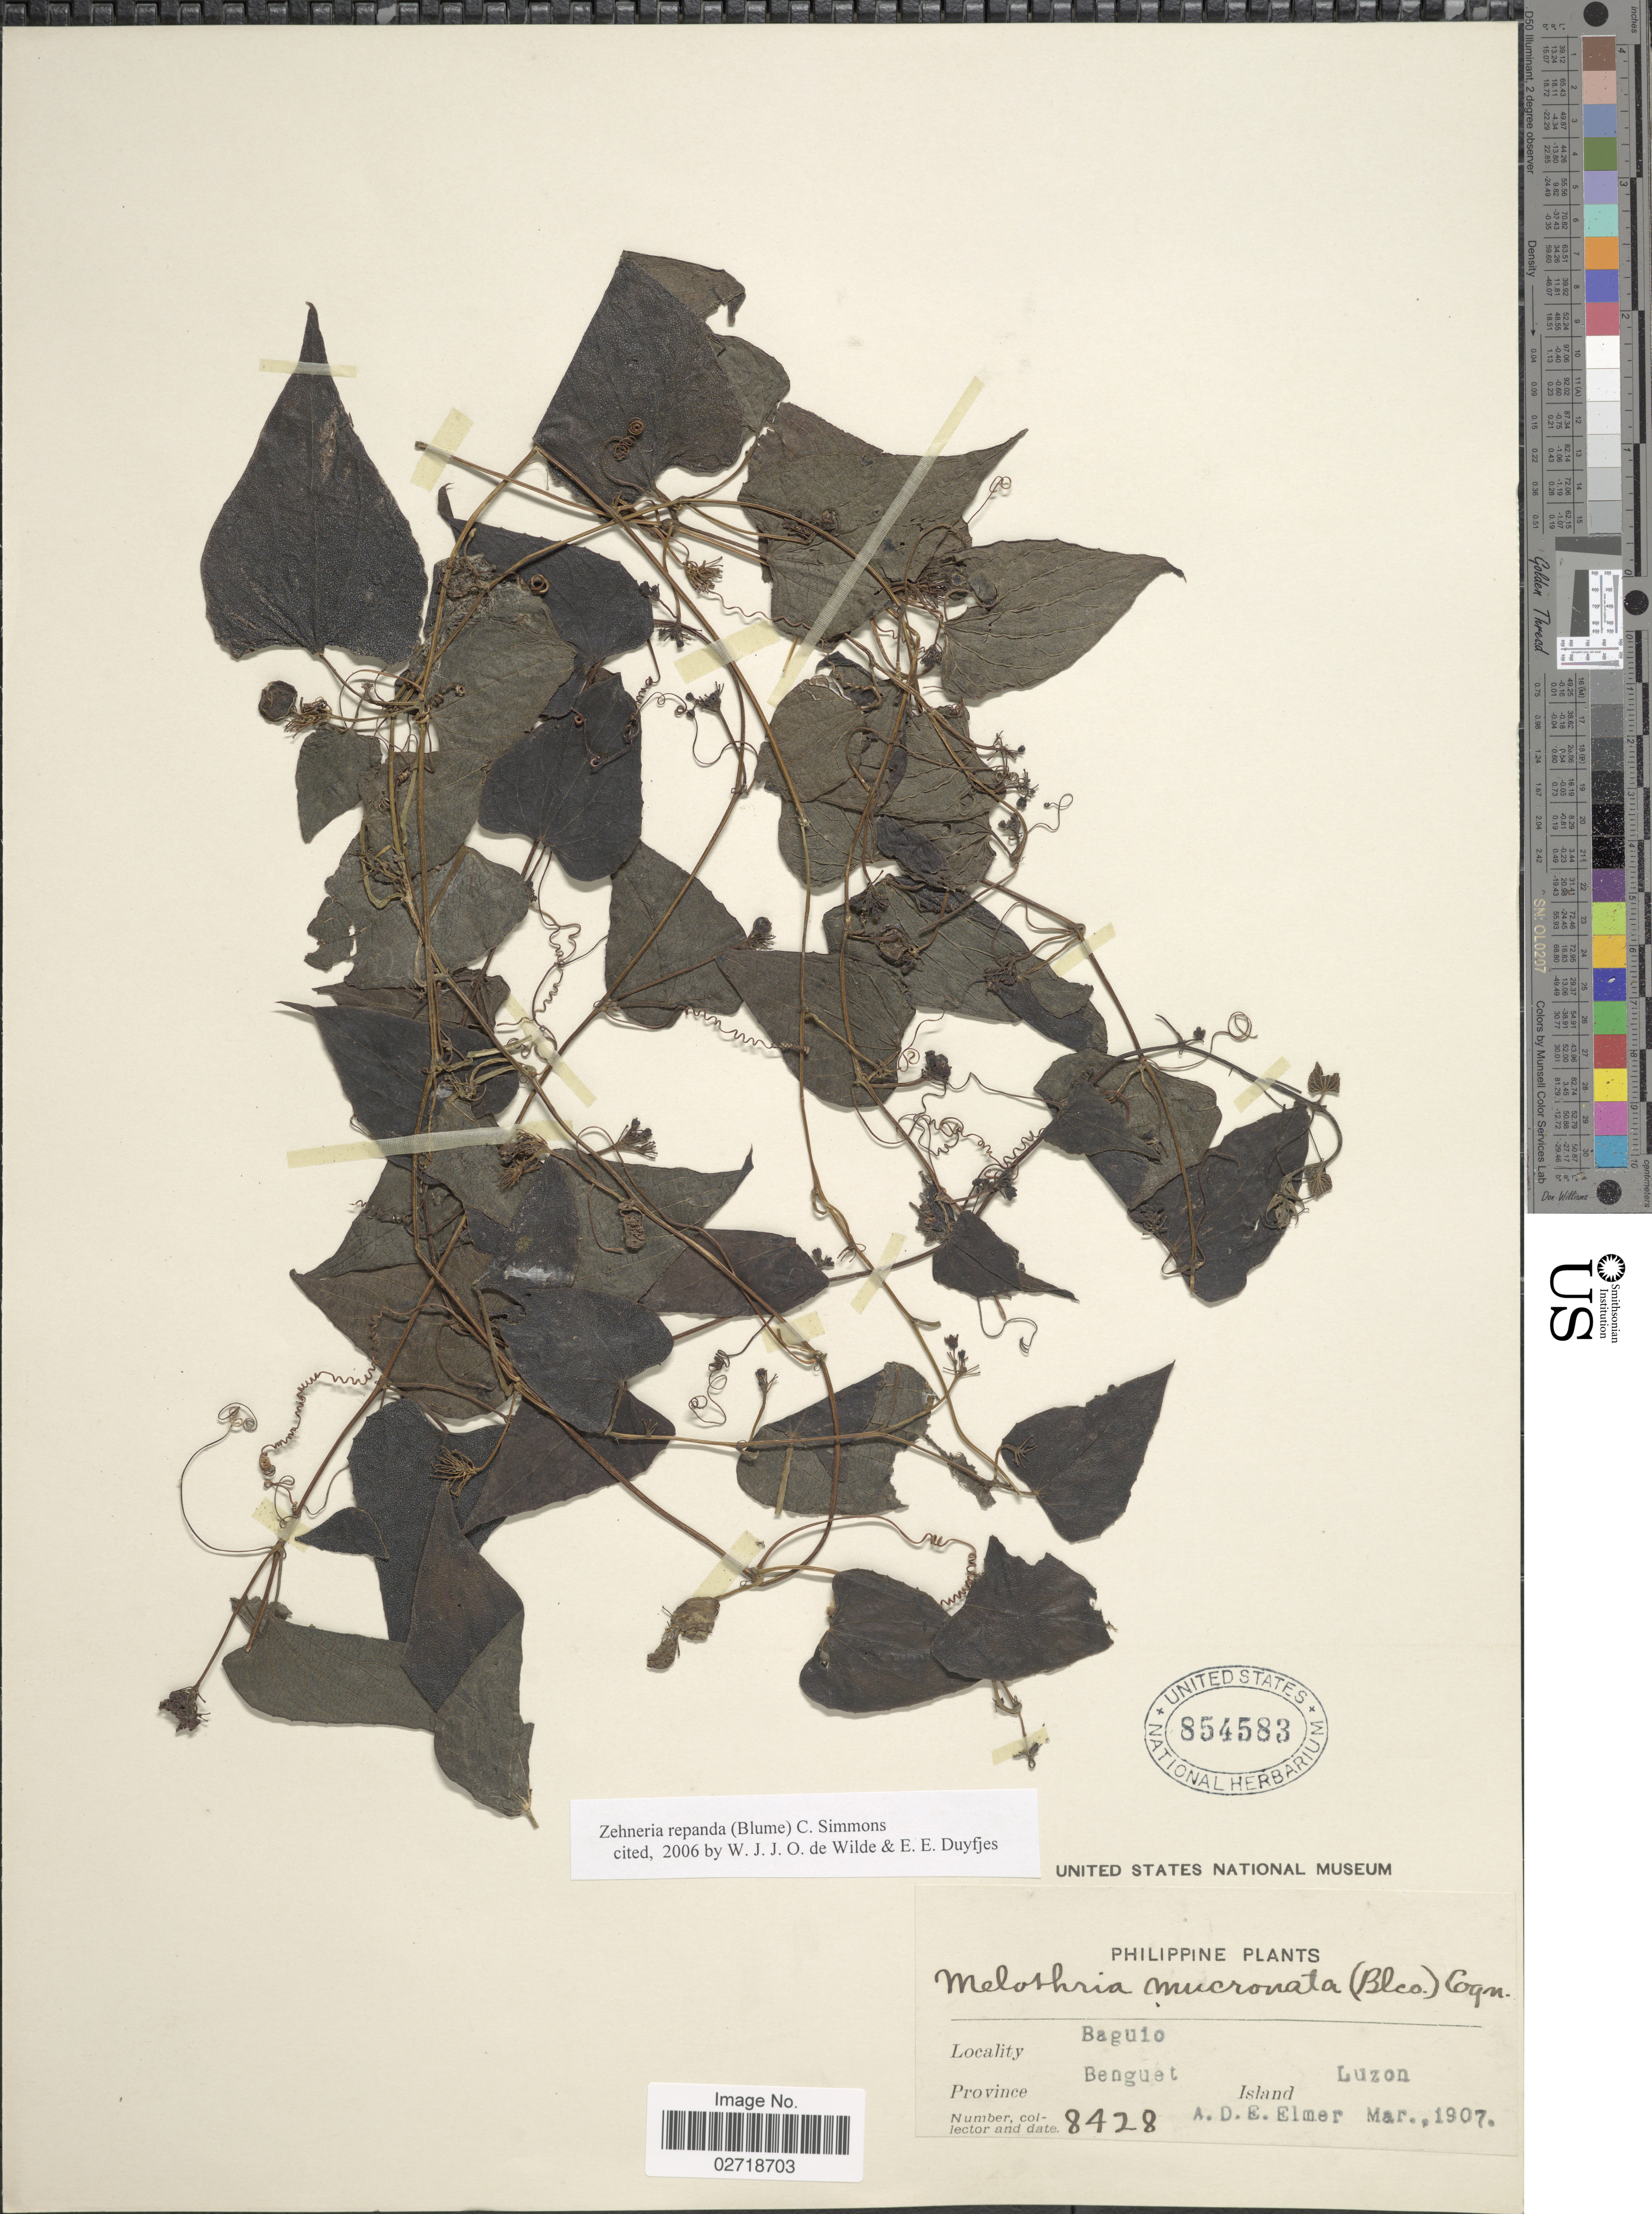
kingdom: Plantae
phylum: Tracheophyta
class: Magnoliopsida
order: Cucurbitales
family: Cucurbitaceae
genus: Zehneria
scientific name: Zehneria repanda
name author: (Blume) C.M.Simmons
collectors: A. D. E. Elmer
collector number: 8428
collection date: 1907-03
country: Philippines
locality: Baguio. Province Benguet. Island Luzon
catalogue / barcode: US 854583